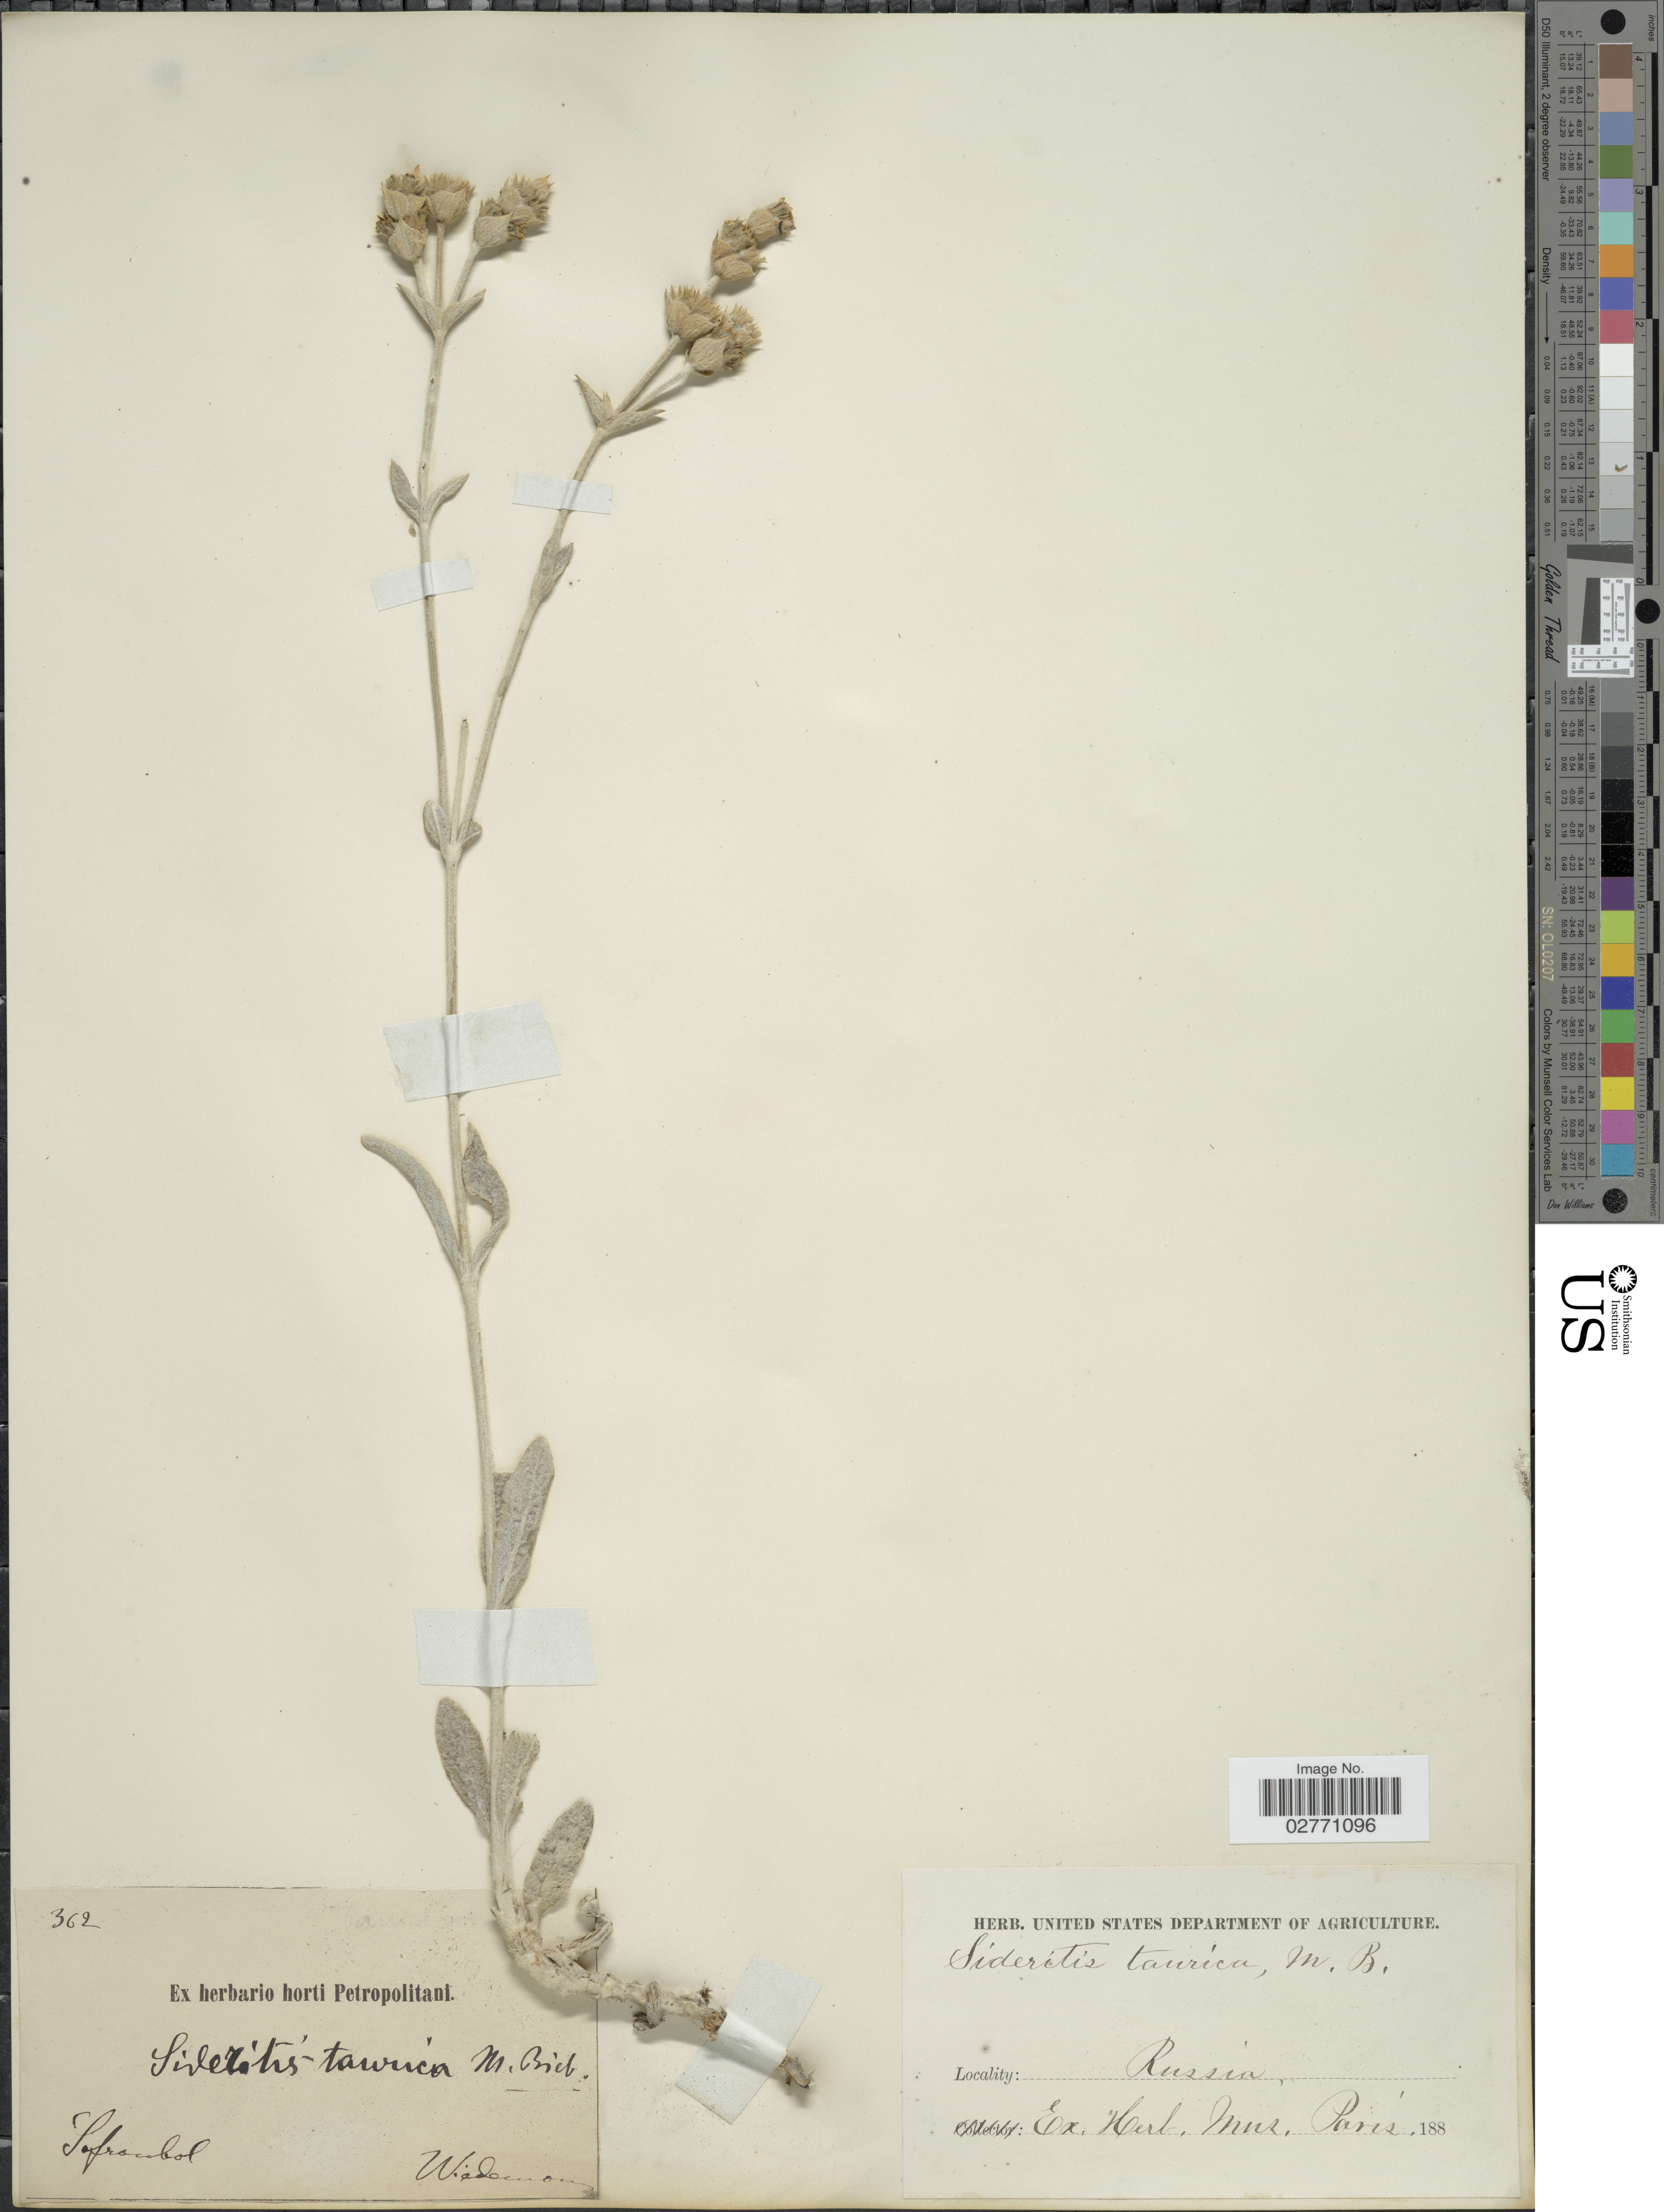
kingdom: Plantae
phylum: Tracheophyta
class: Magnoliopsida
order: Lamiales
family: Lamiaceae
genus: Sideritis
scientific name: Sideritis taurica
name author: Steph. ex Willd.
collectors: Wiedemann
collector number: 362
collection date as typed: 188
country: Turkey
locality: Russia. Safranbol.